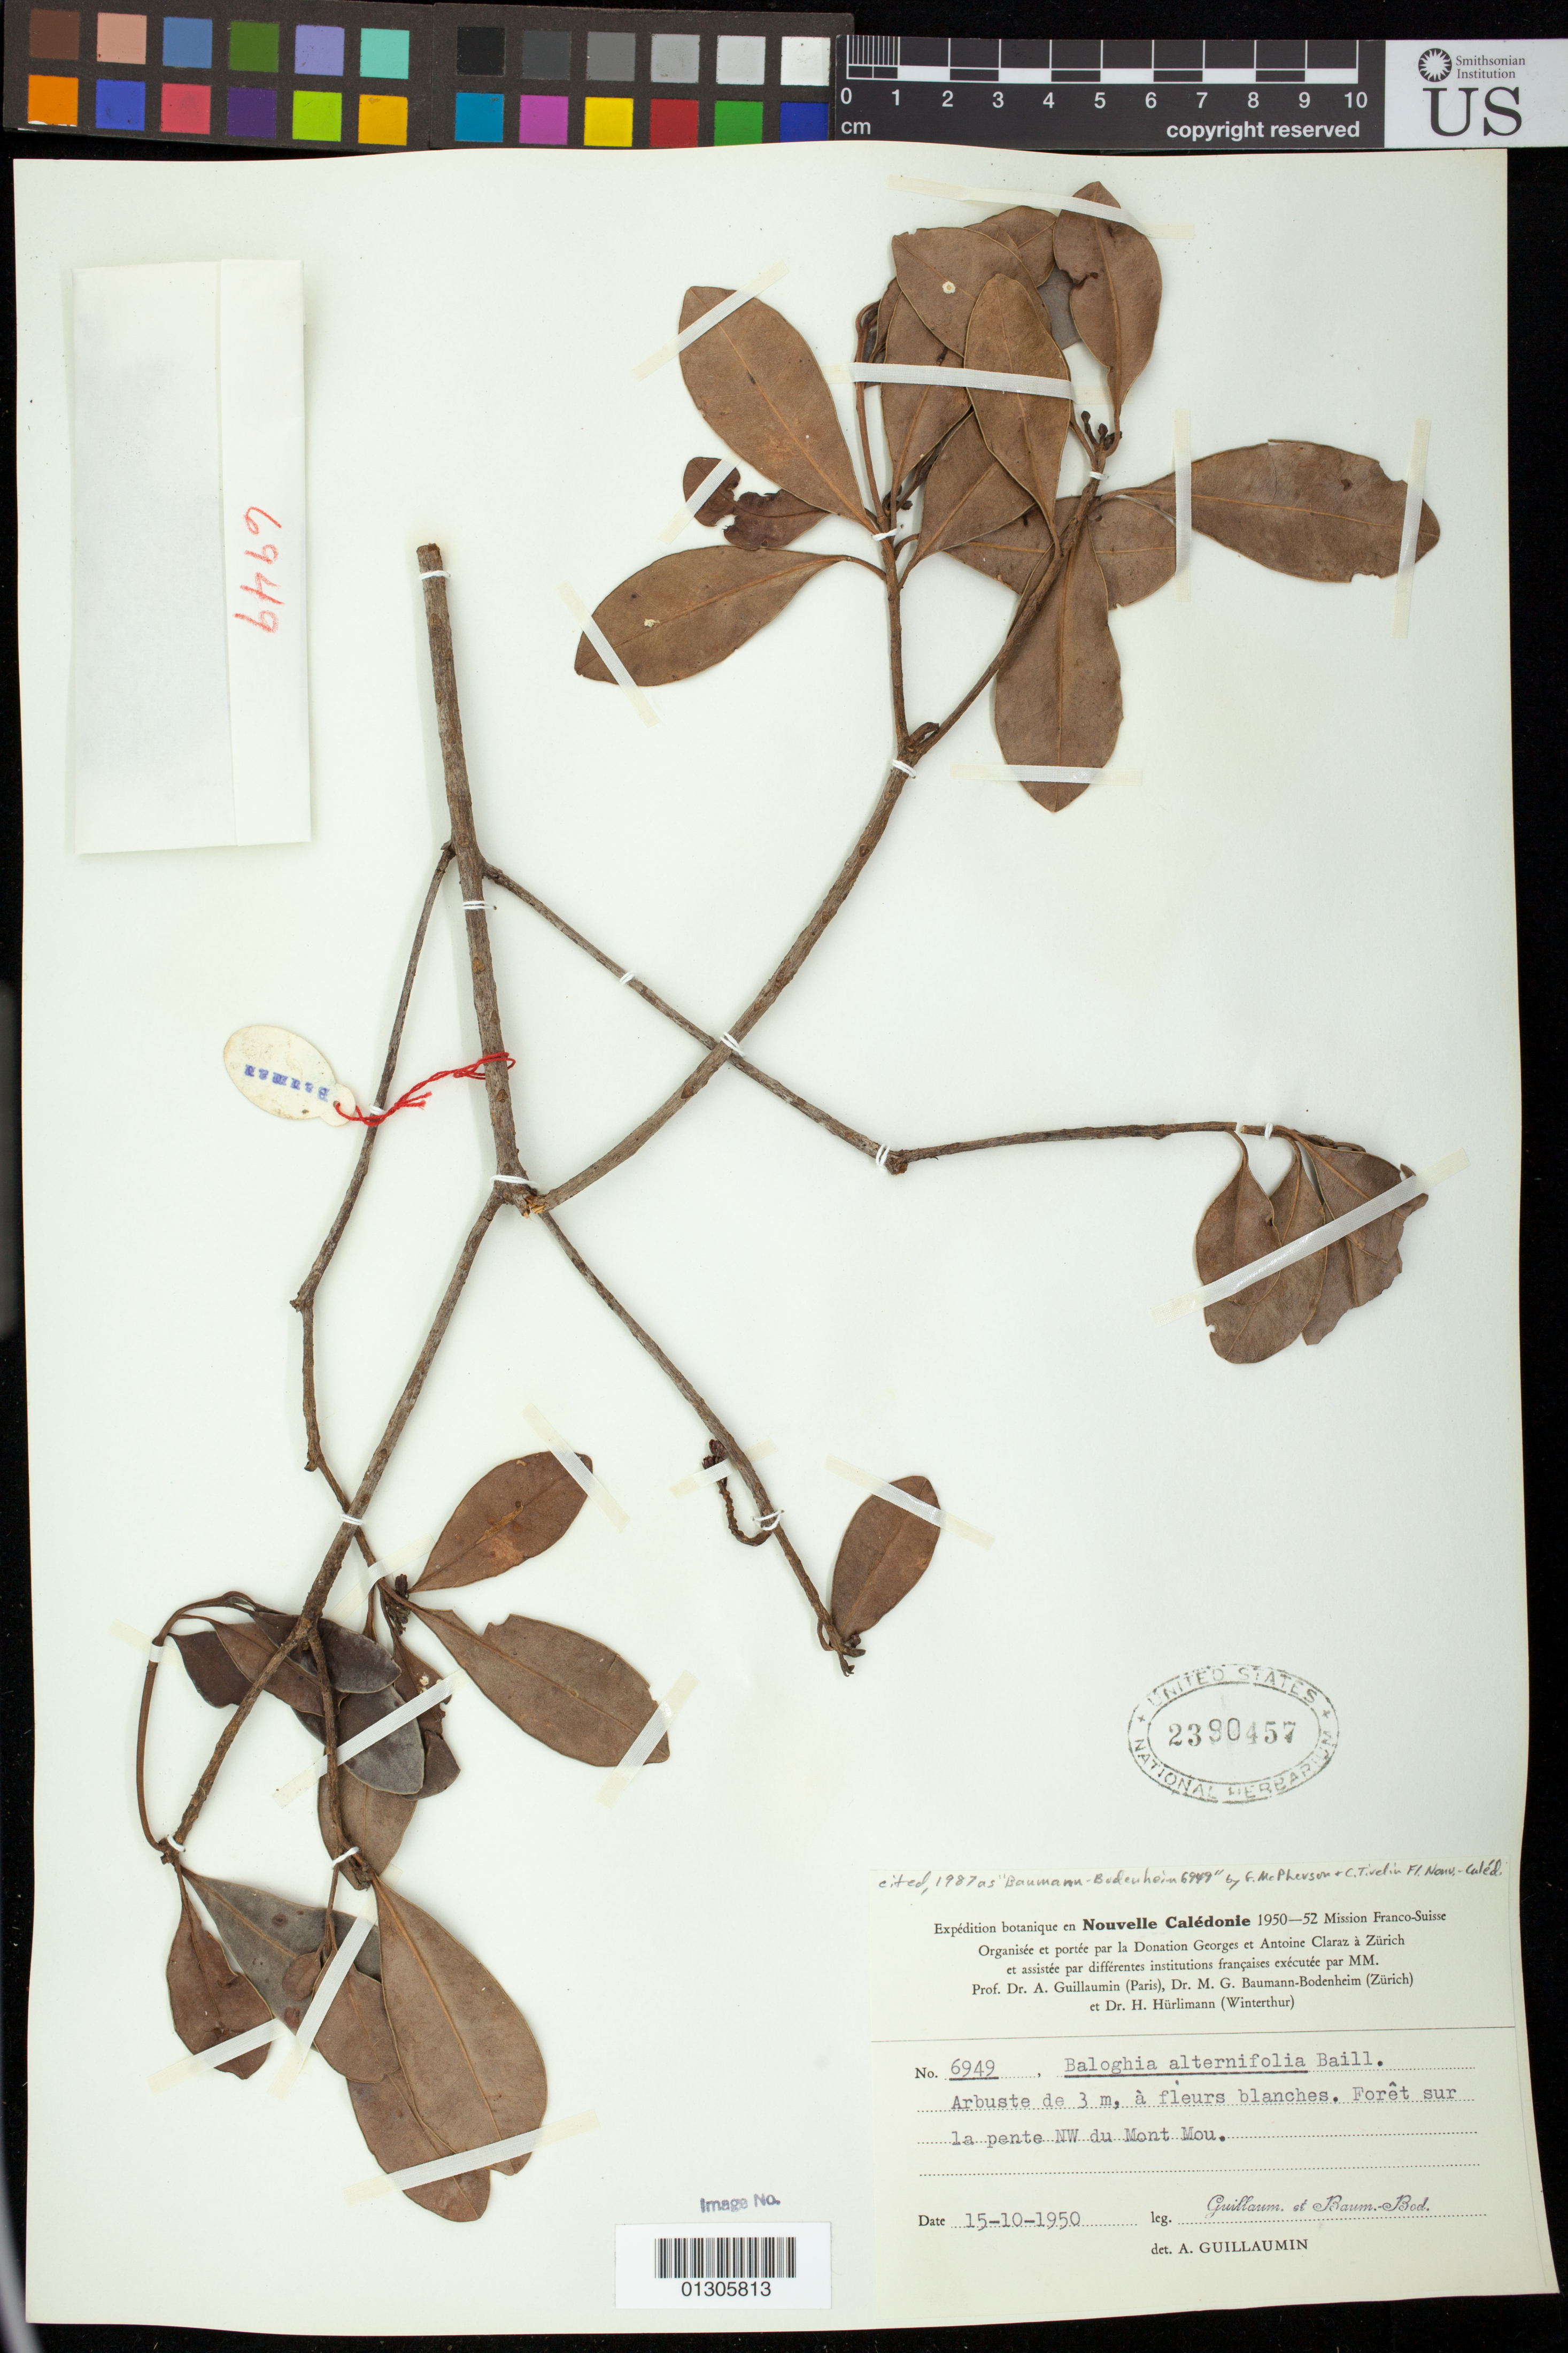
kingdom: Plantae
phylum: Tracheophyta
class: Magnoliopsida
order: Malpighiales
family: Euphorbiaceae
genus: Baloghia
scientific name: Baloghia alternifolia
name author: Baill.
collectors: A. Guillaumin & M. G. Baumann-Bodenheim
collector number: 6949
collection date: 1950-10-15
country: New Caledonia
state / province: South Province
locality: sur la pente NW du Mont Mou.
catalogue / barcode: US 2390457